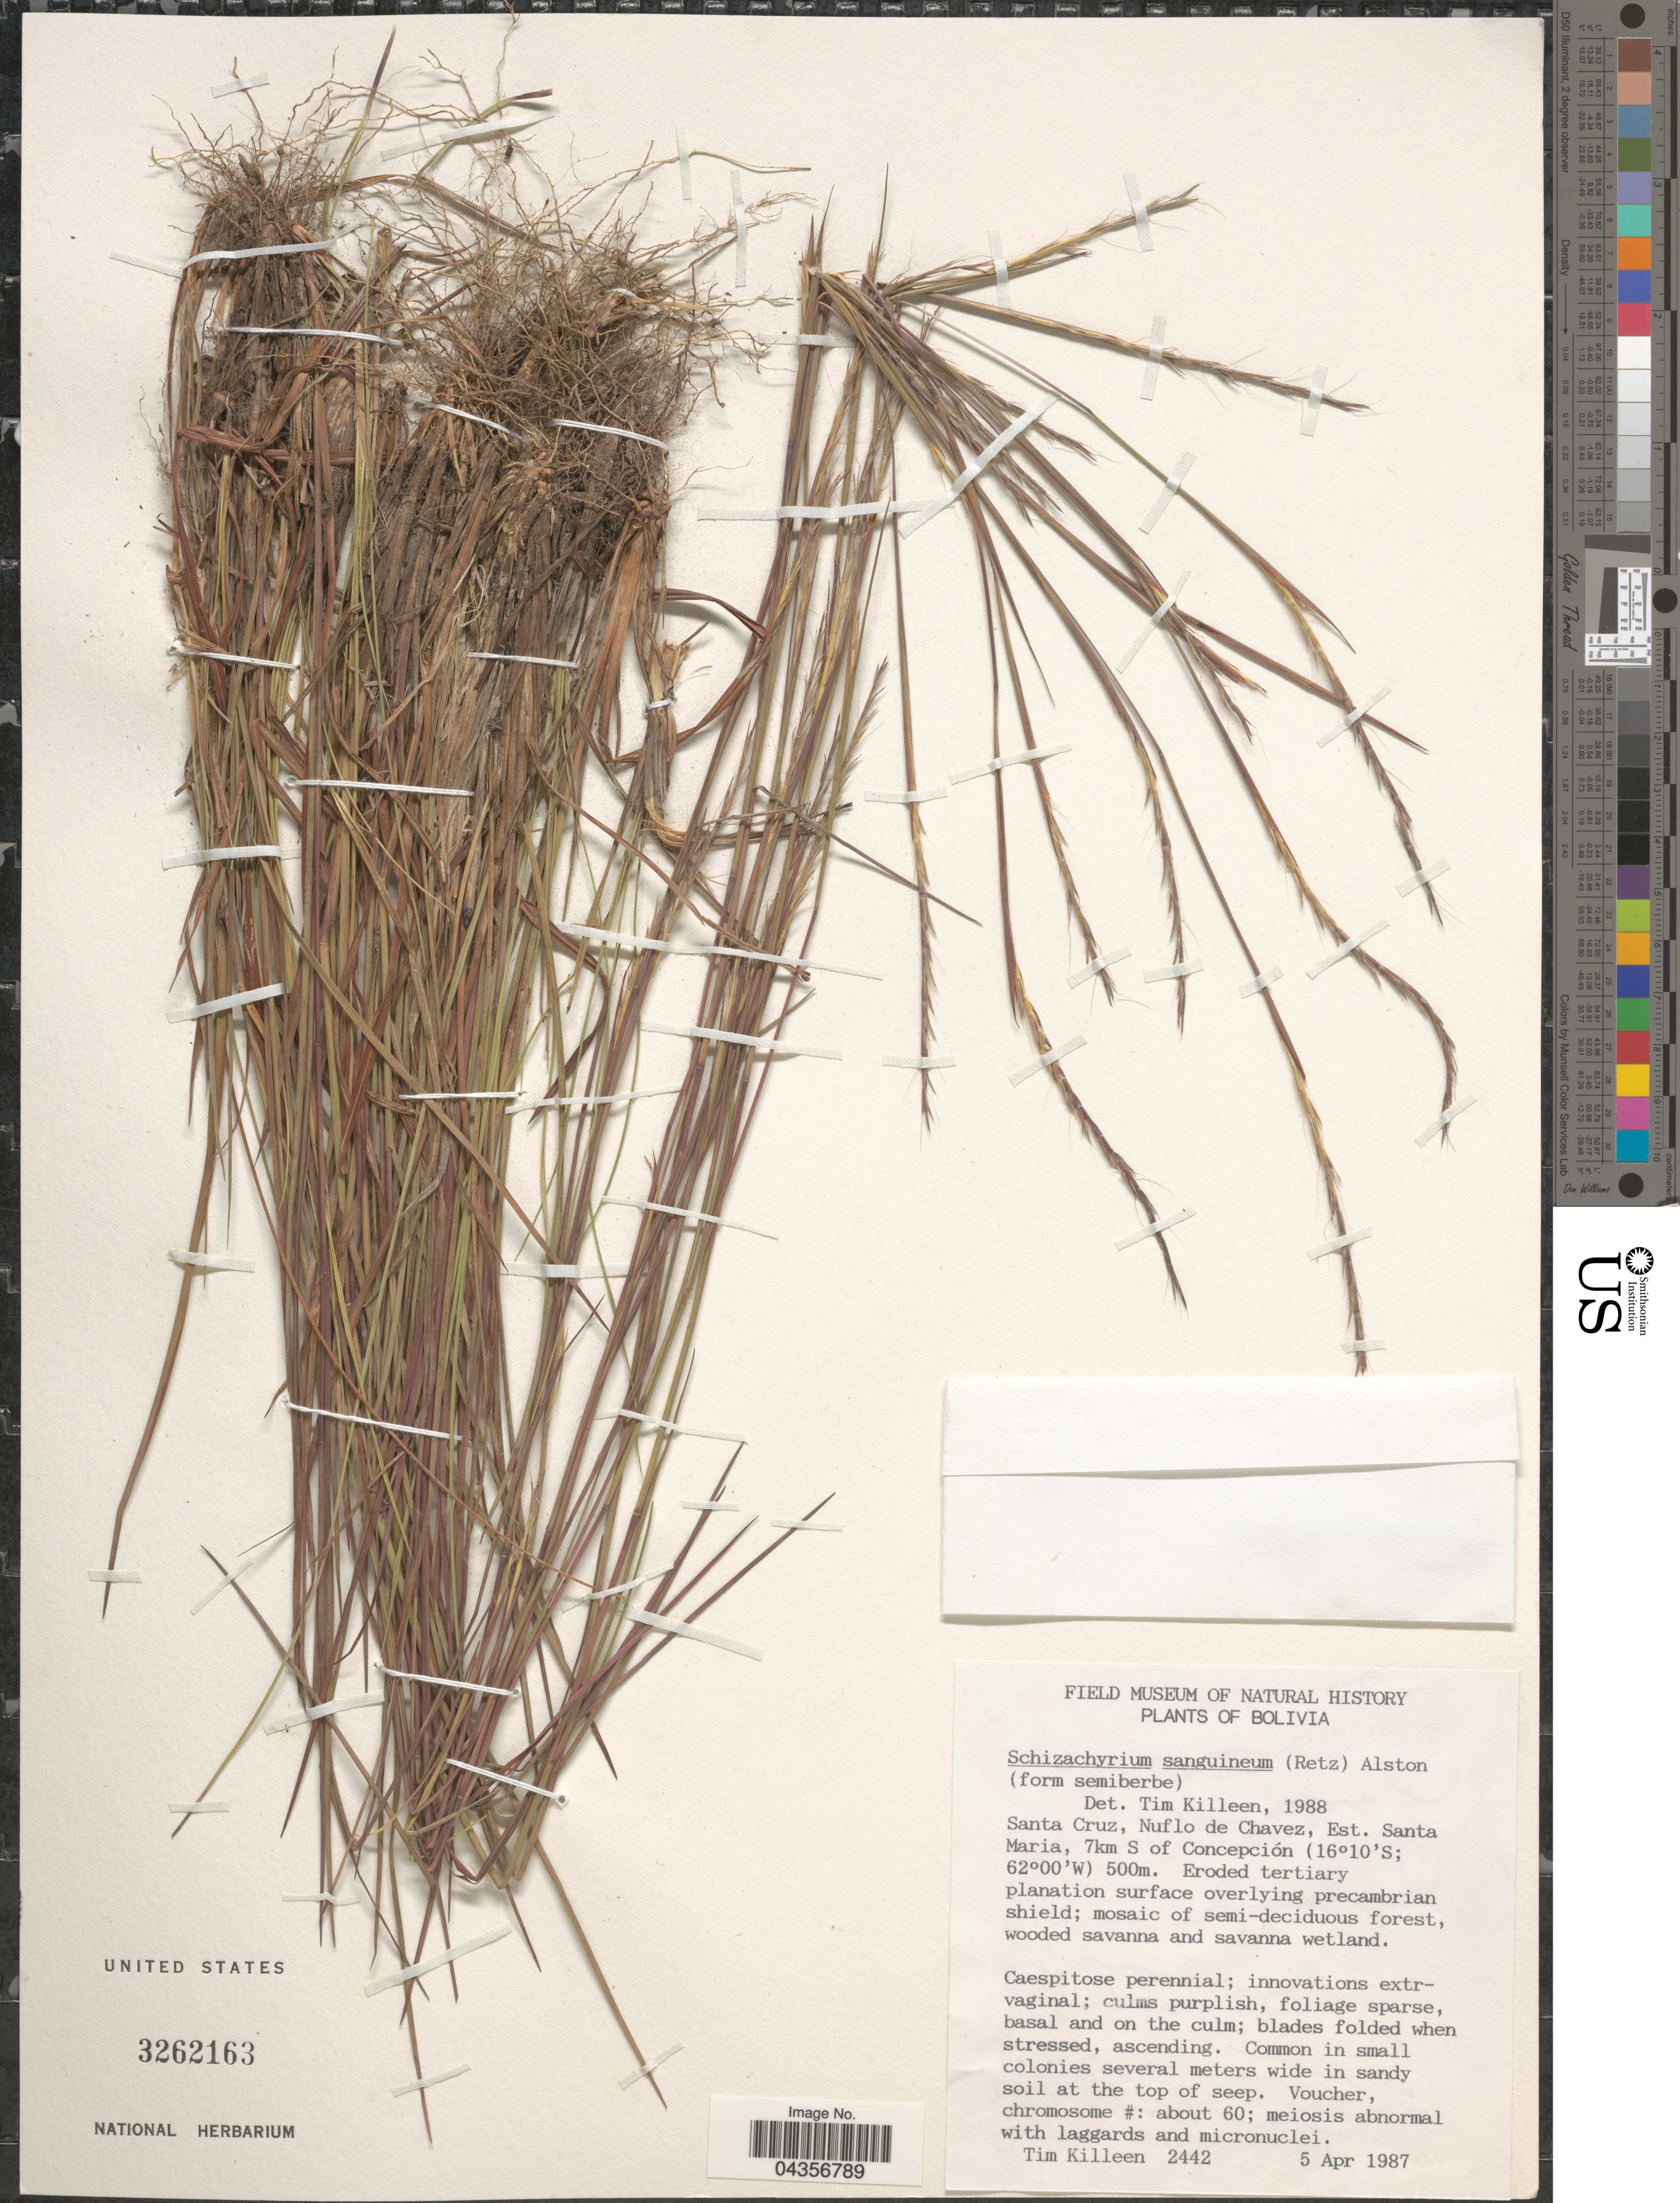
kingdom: Plantae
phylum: Tracheophyta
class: Liliopsida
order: Poales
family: Poaceae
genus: Schizachyrium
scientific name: Schizachyrium sanguineum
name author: (Retz.) Alston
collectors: T. J. Killeen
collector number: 2442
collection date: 1987-04-05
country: Bolivia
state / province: Santa Cruz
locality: Santa Cruz, Nuflo de Chavez, Est. Santa Maria, 7km S of Concepción.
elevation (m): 500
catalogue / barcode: US 3262163